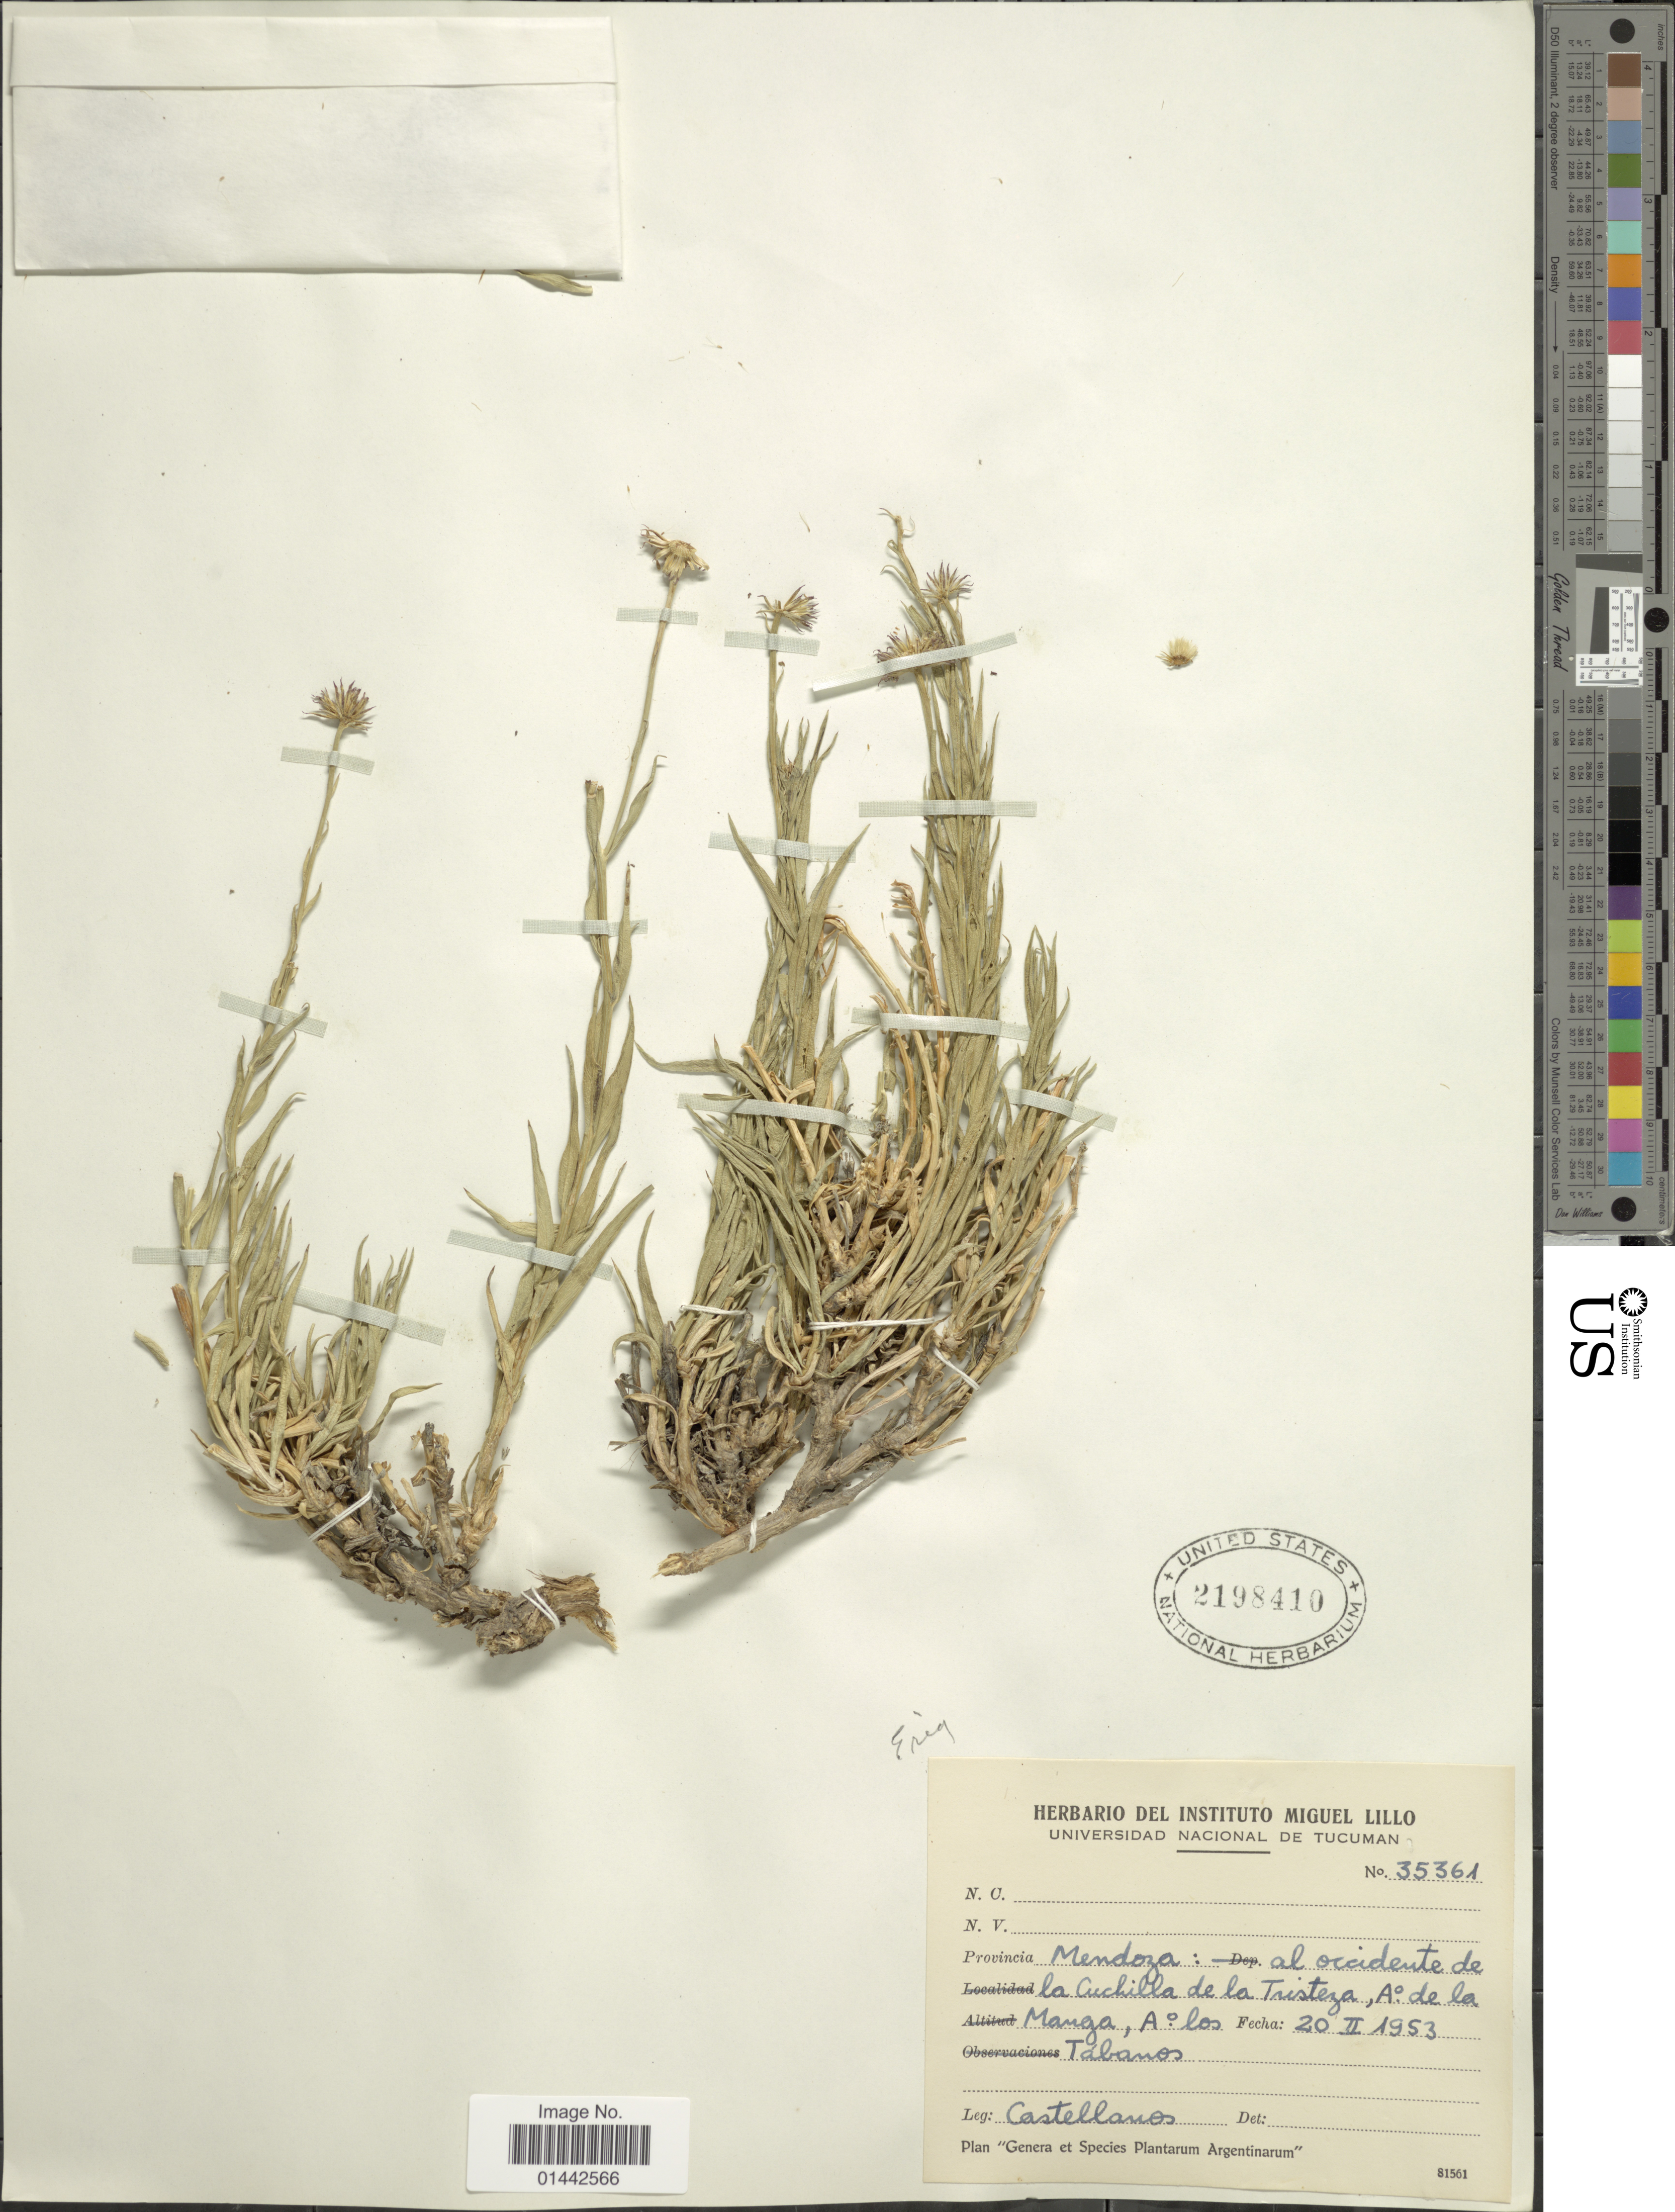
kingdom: Plantae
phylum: Tracheophyta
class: Magnoliopsida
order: Asterales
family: Asteraceae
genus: Erigeron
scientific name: Erigeron sp.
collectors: -- Castellanos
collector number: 35361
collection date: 1953-02-20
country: Argentina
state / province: Mendoza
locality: Al occidente de la Cuchilla de la Tristera, A° de la Manga, A° los Tabanos.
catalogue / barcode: US 2198410